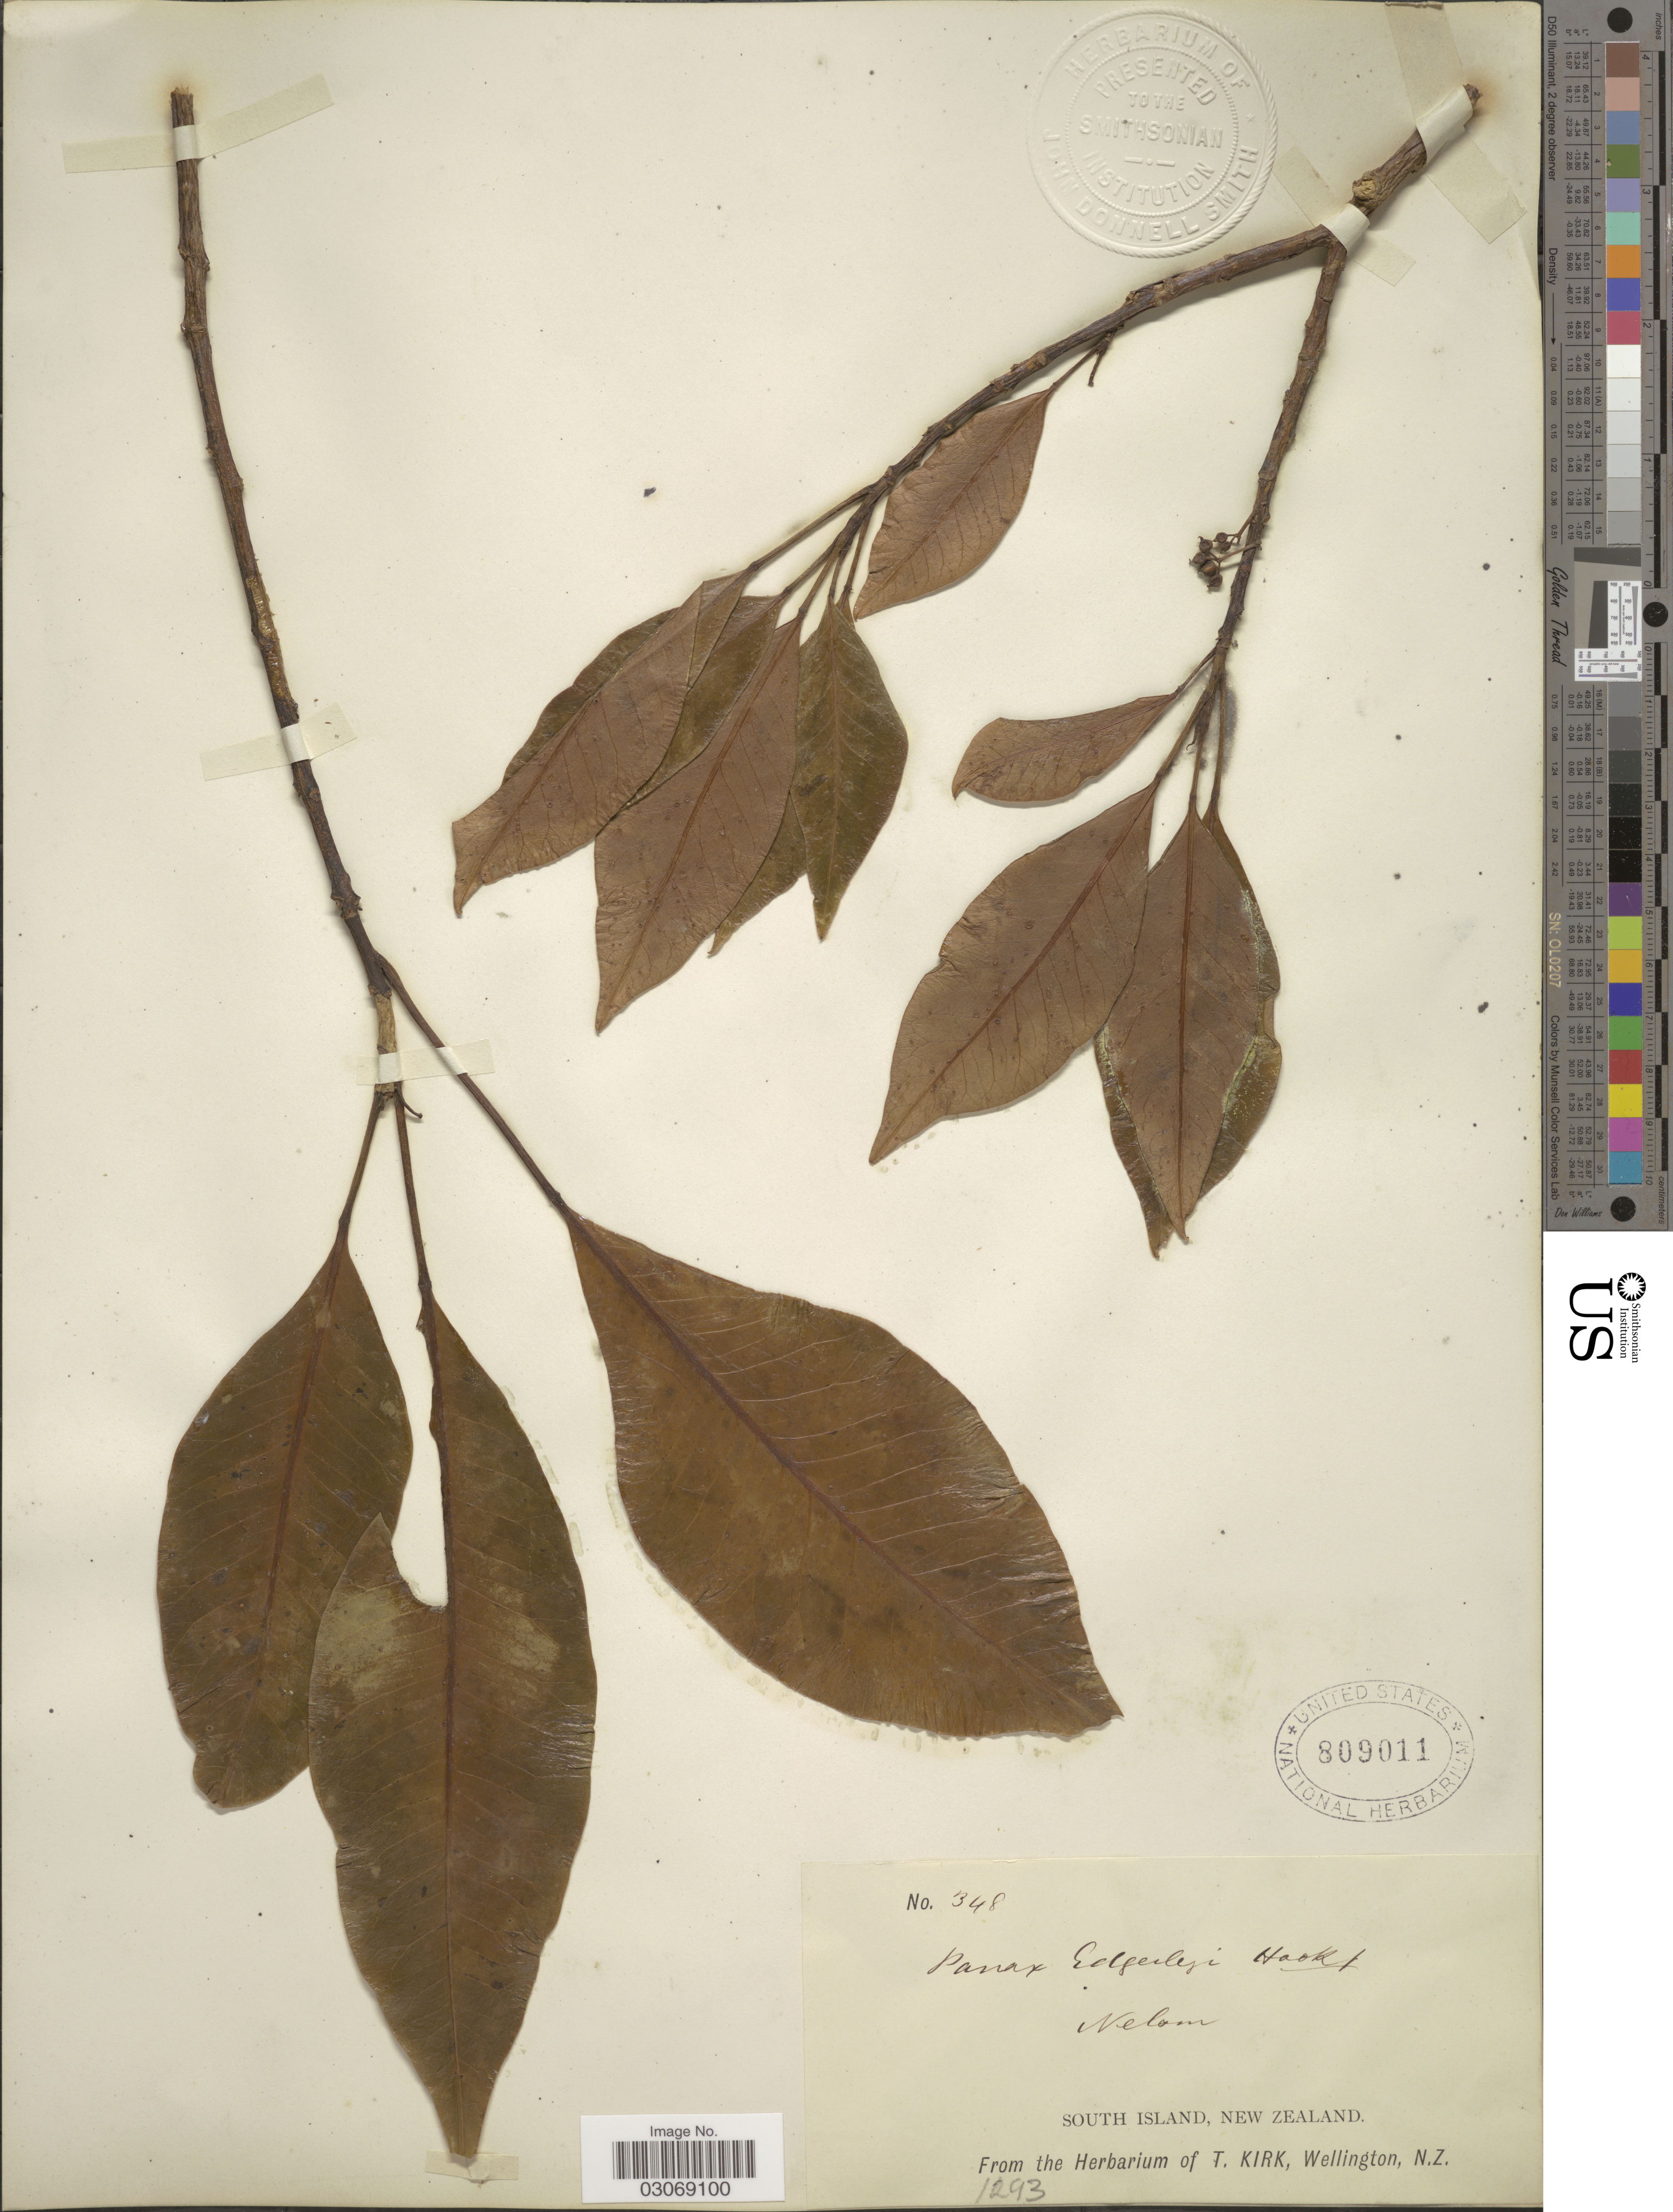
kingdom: Plantae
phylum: Tracheophyta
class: Magnoliopsida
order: Apiales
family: Araliaceae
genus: Nothopanax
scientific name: Nothopanax edgerleyi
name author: (Hook. f.) Harms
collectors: ex herb. T. Kirk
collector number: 348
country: New Zealand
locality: Nelson. South Island.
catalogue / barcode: US 809011